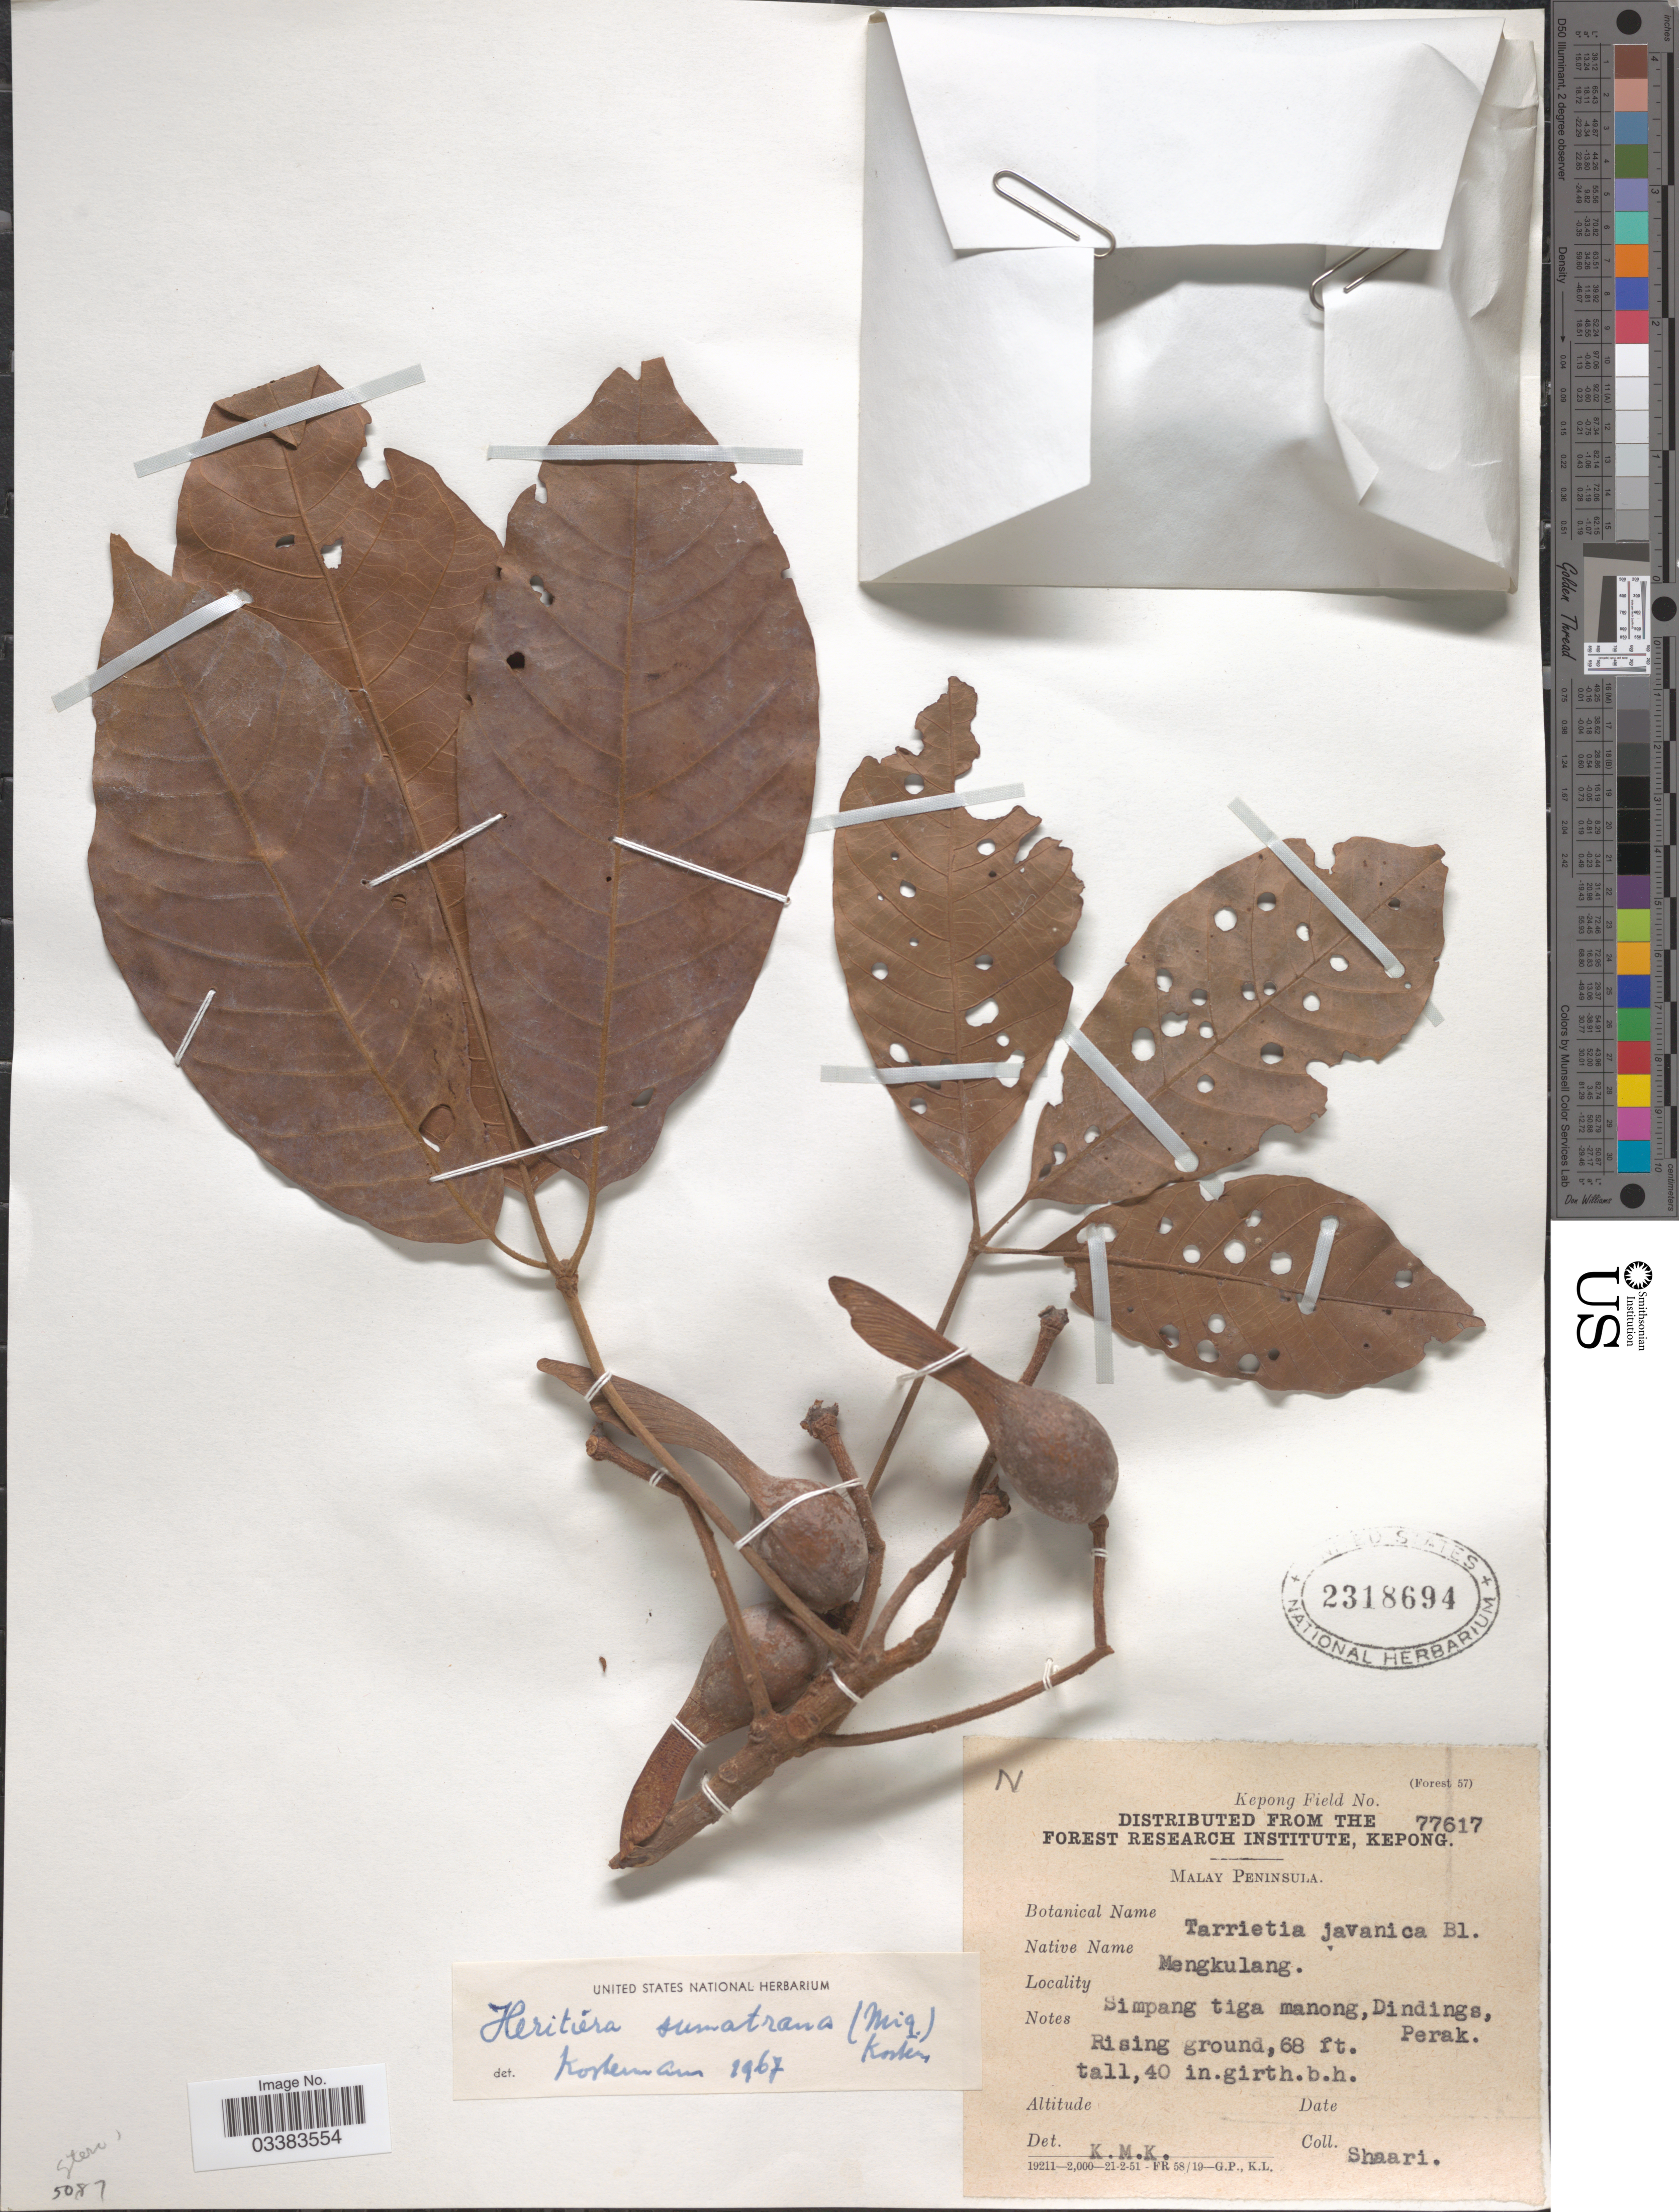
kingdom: Plantae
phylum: Tracheophyta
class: Magnoliopsida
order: Malvales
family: Malvaceae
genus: Heritiera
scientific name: Heritiera sumatrana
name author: (Miq.) Kosterm.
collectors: Shaari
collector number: Kepong Field 77617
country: Malaysia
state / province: Perak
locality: Simpang tiga manong, Dindings. Malay Peninsula.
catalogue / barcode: US 2318694